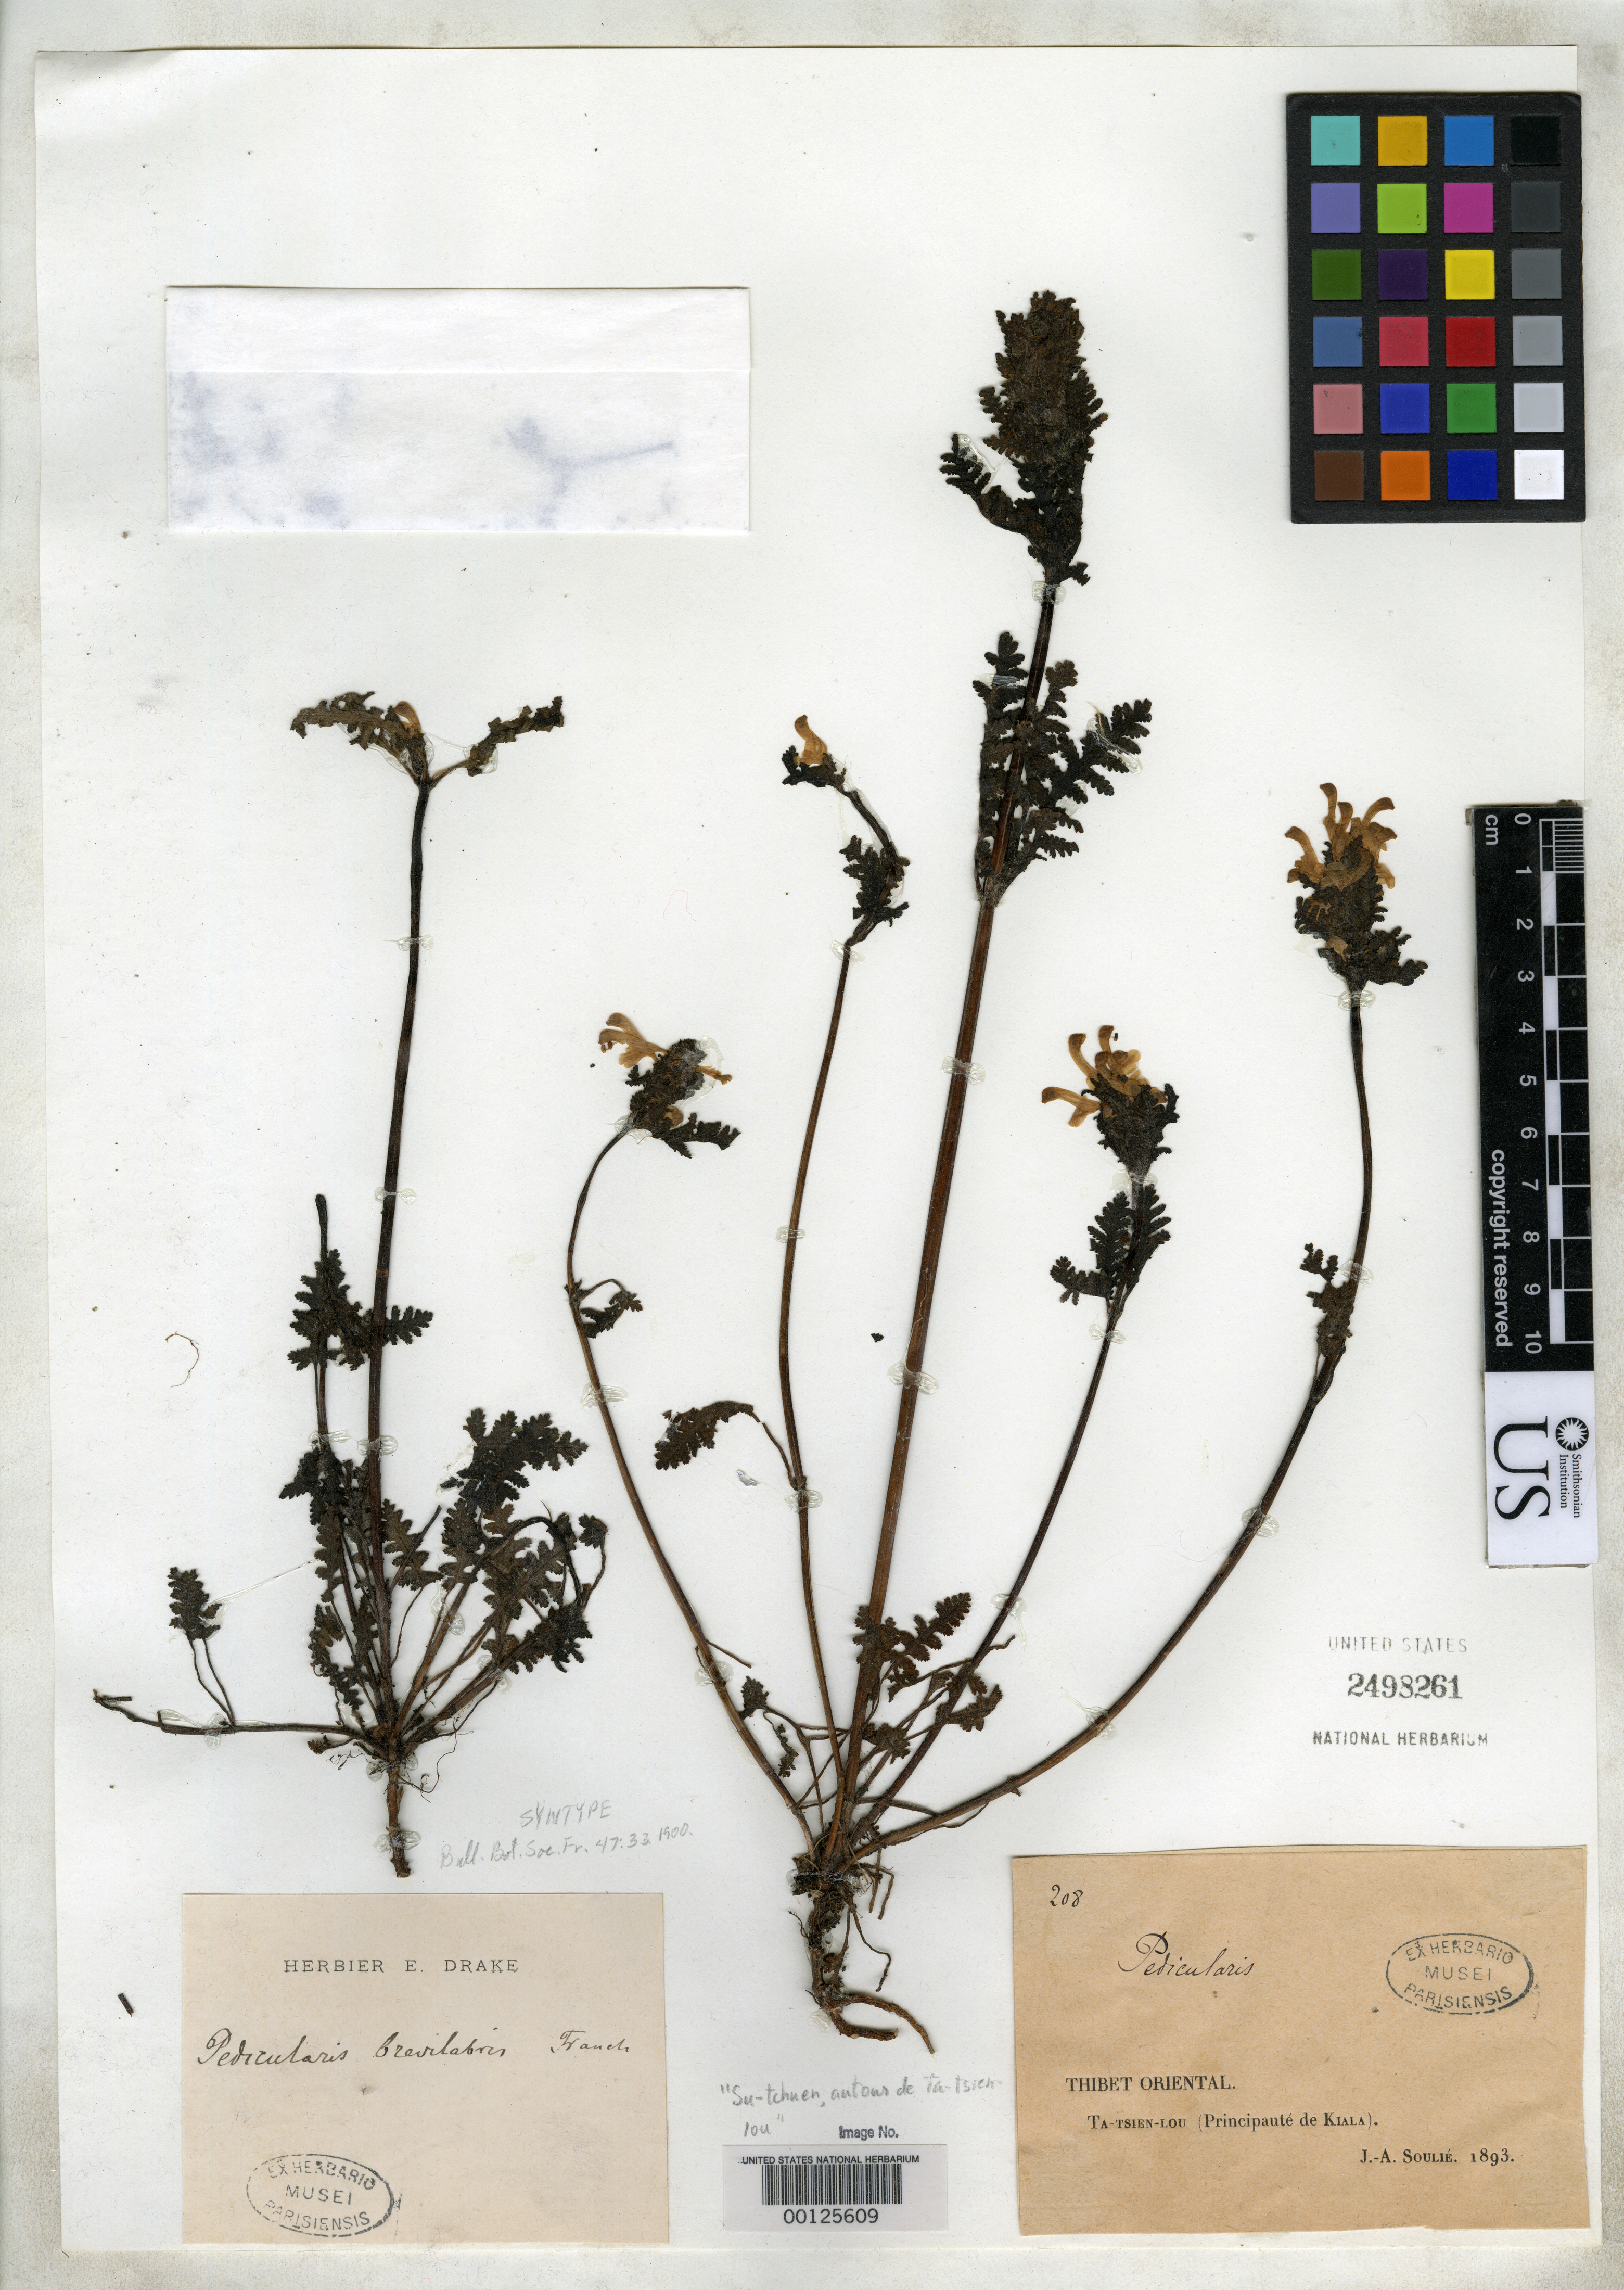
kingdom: Plantae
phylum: Tracheophyta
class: Magnoliopsida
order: Lamiales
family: Orobanchaceae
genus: Pedicularis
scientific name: Pedicularis brelilabris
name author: Franch.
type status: Syntype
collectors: J. Soulie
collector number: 208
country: China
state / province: Sichuan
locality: Ta-tsien-lou.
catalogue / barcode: US 2498261